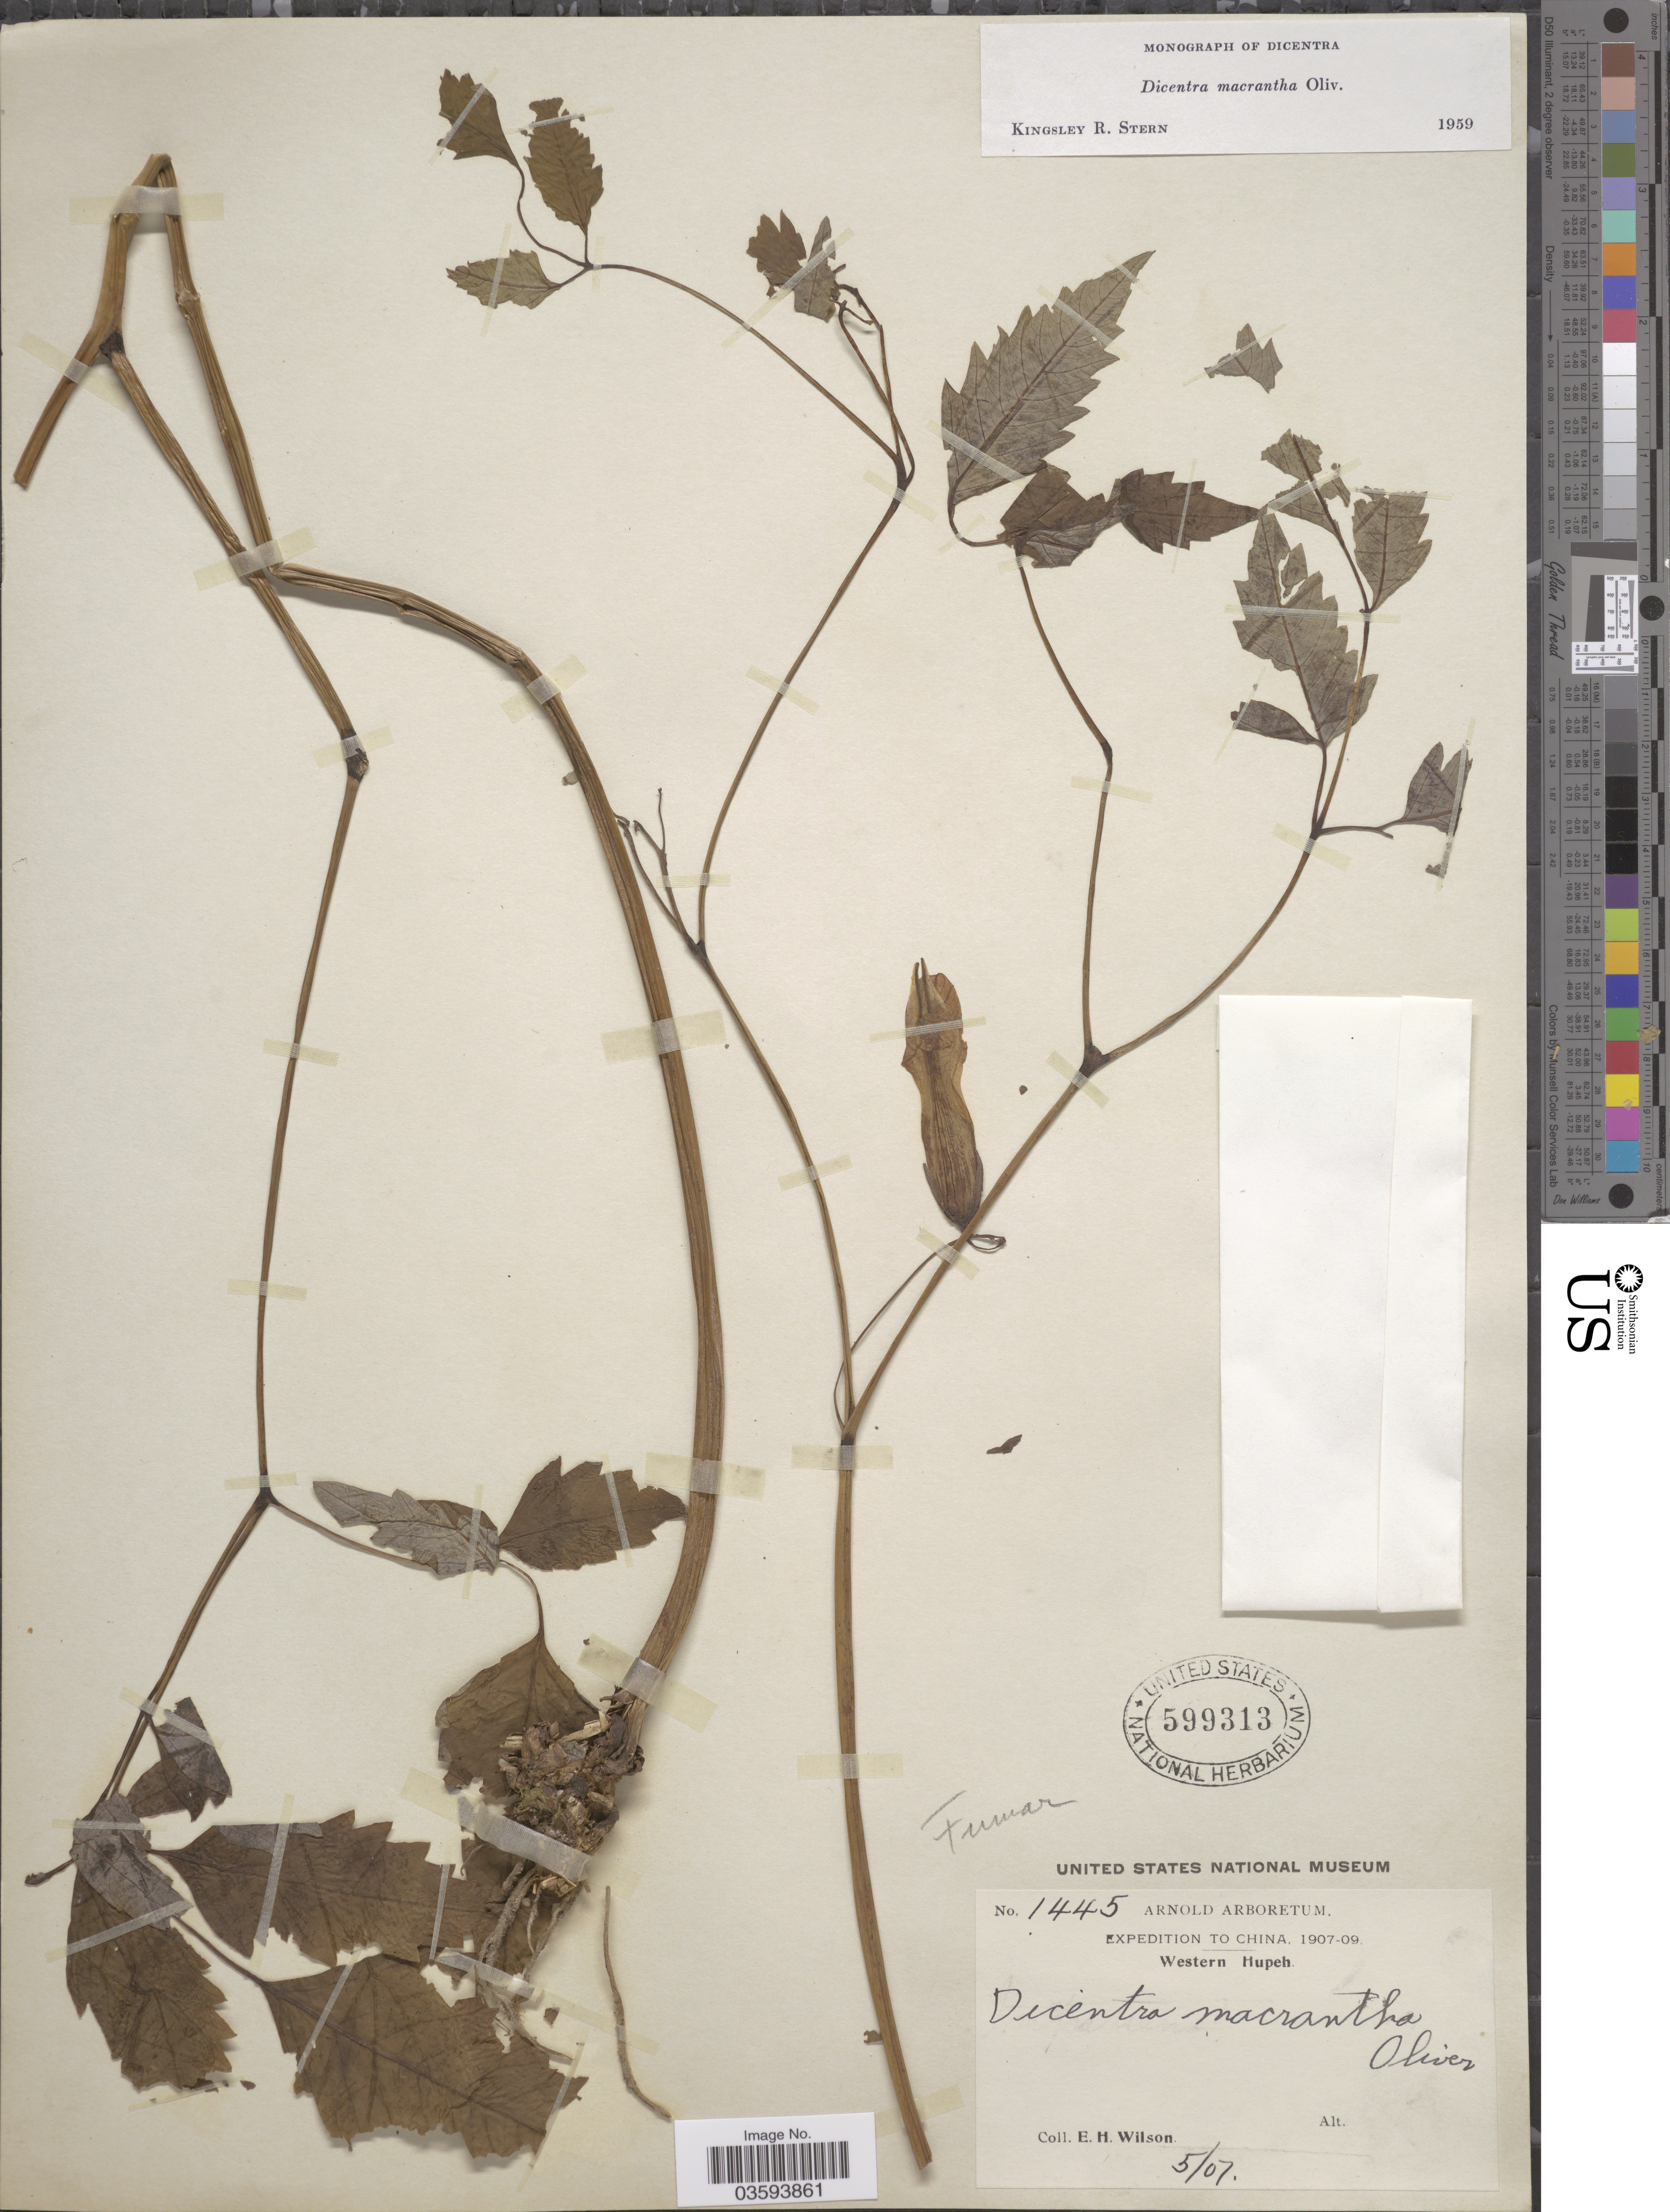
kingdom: Plantae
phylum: Tracheophyta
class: Magnoliopsida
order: Ranunculales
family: Papaveraceae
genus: Ichtyoselmis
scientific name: Ichtyoselmis macrantha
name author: (Oliv.) Lidén & Fukuhara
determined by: Strong, M. T., (US), Smithsonian Institution - National Museum of Natural History (UNITED STATES)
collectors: E. Wilson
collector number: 1445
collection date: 1907-05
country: China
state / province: Hubei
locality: China. Western Hupeh.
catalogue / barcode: US 599313